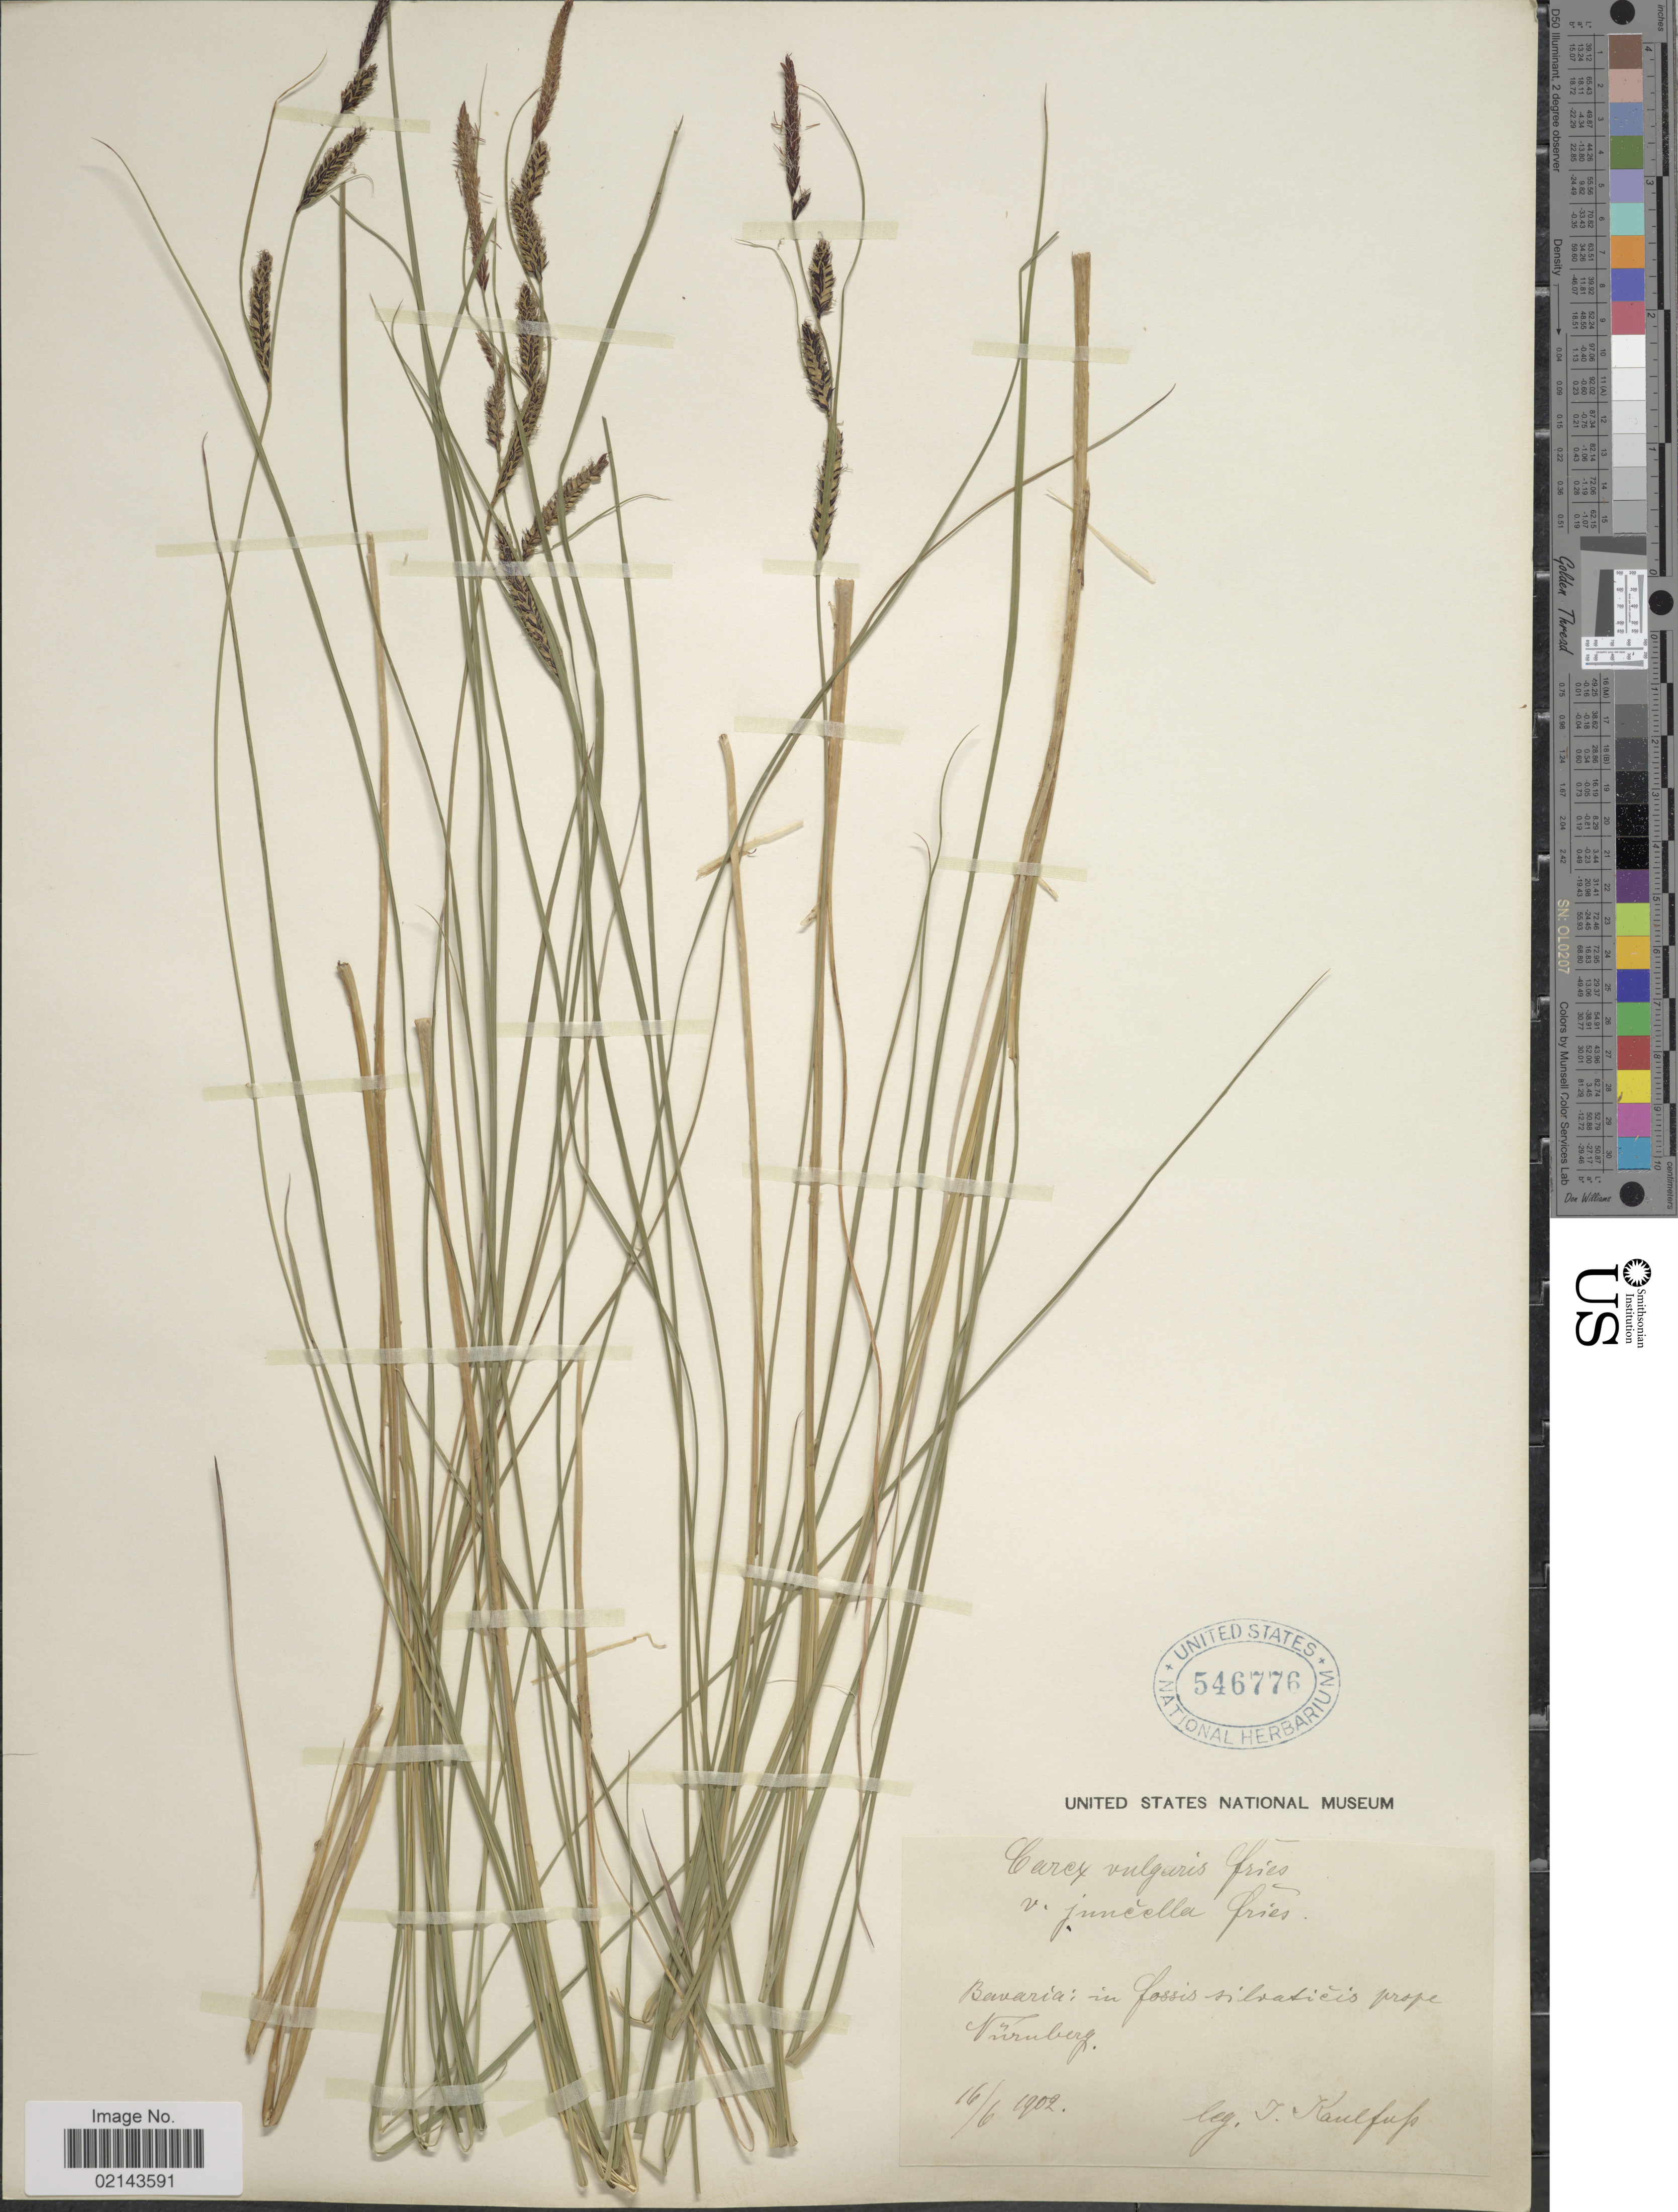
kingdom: Plantae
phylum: Tracheophyta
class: Liliopsida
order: Poales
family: Cyperaceae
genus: Carex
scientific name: Carex nigra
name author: (L.) Reichard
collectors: J. S. Kaulfuss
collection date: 1902-06-16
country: Germany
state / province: Bayern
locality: Bavaria: In fossis silvaticis prope Nürnberg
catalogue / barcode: US 546776